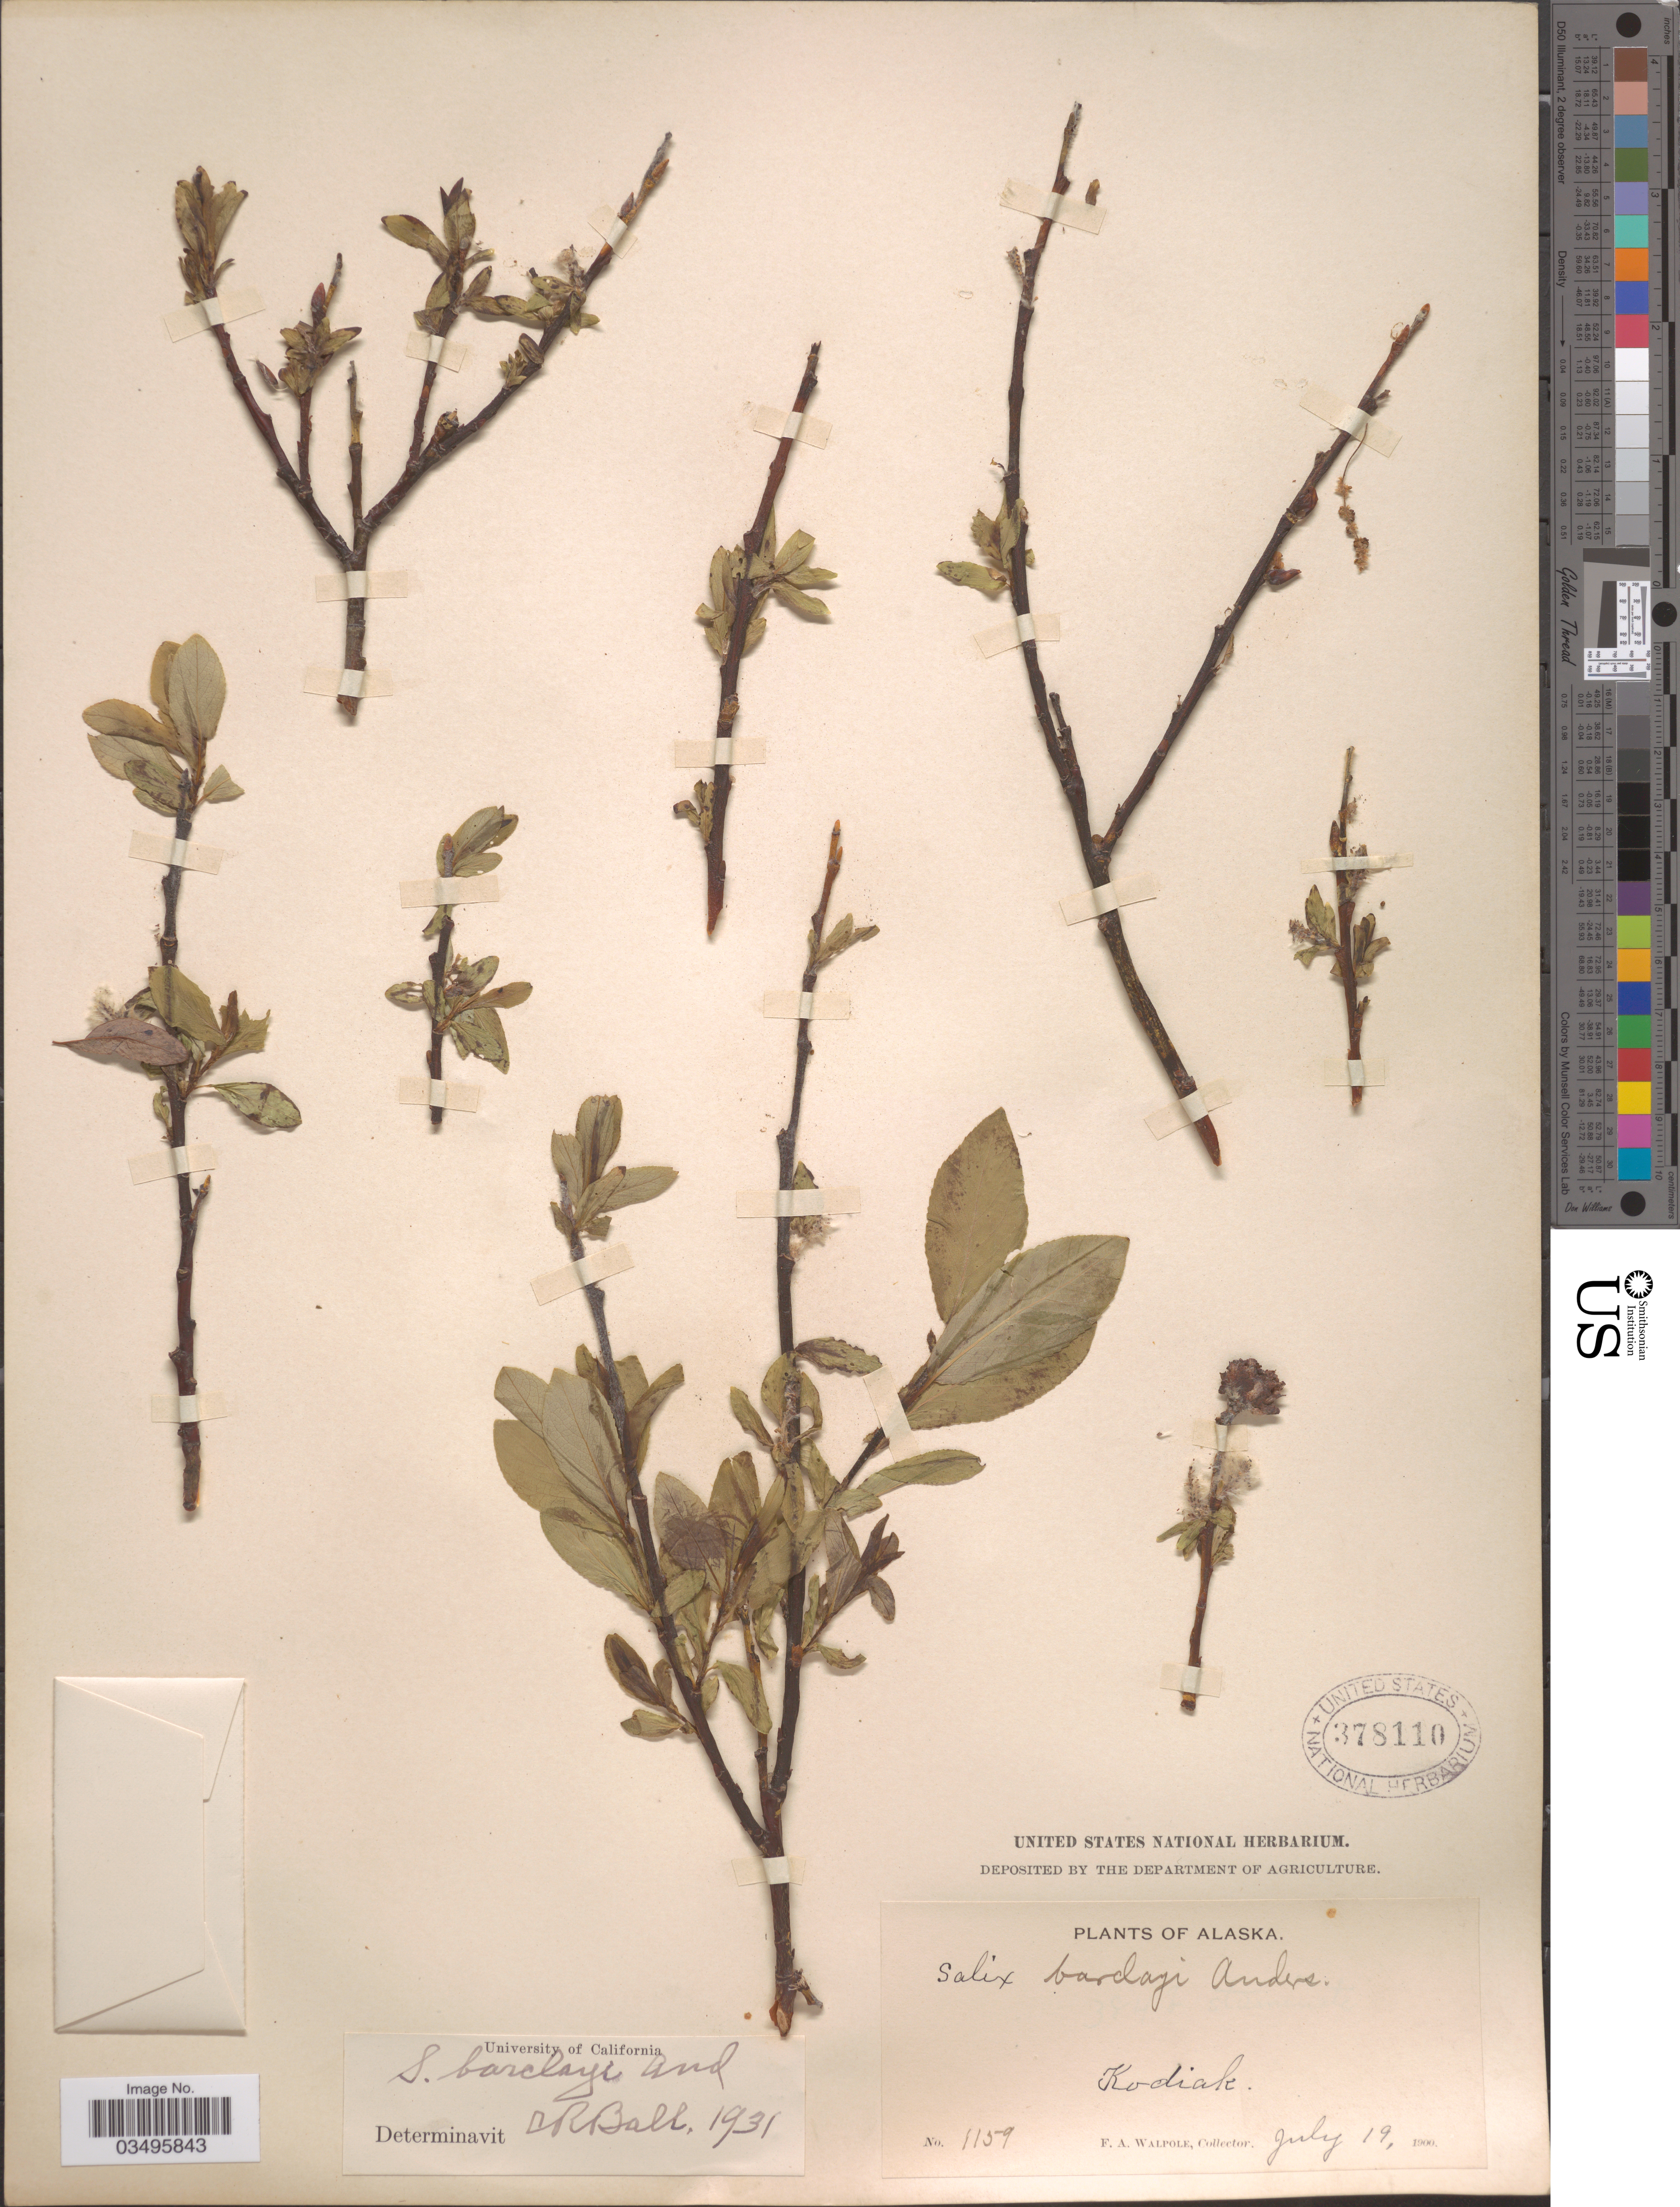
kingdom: Plantae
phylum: Tracheophyta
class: Magnoliopsida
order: Malpighiales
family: Salicaceae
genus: Salix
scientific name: Salix barclayi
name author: Andersson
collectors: F. Walpole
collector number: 1159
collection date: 1900-07-19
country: United States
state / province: Alaska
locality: Kodiak.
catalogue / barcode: US 378110